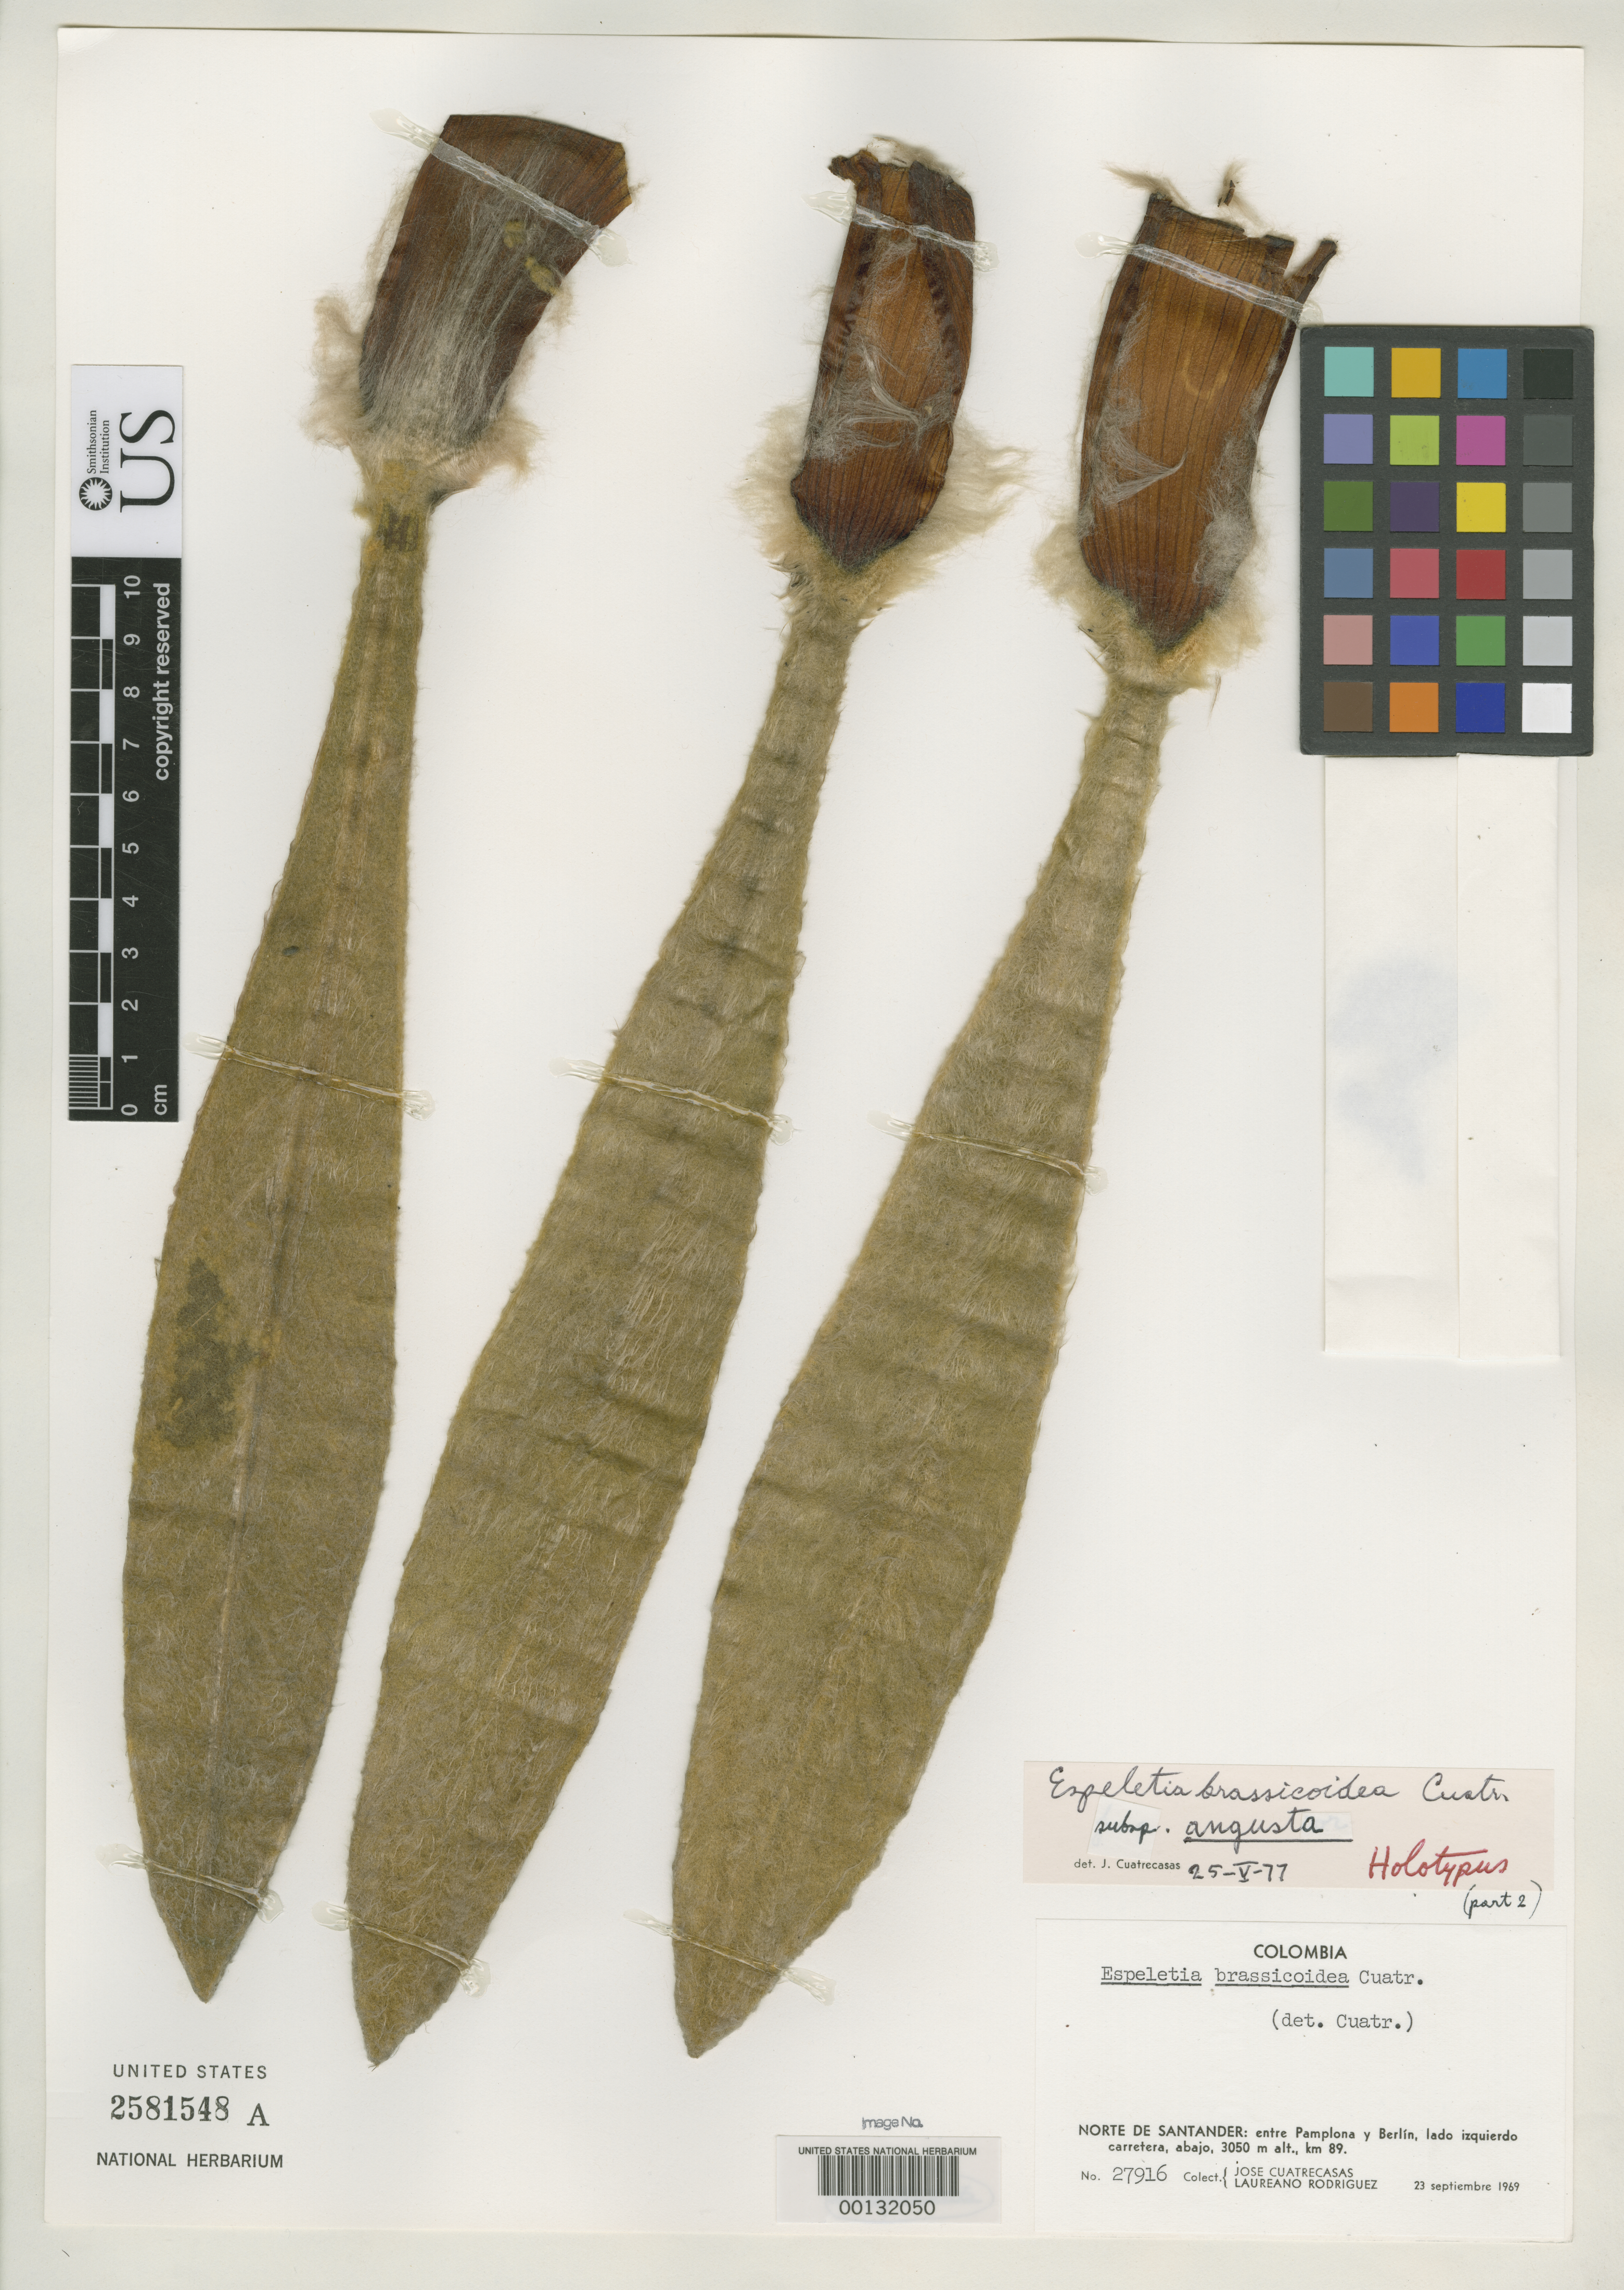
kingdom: Plantae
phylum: Tracheophyta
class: Magnoliopsida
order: Asterales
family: Asteraceae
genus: Espeletia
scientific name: Espeletia brassicoidea subsp. angusta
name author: Cuatrec.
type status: Holotype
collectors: J. Cuatrecasas & L. Rodriguez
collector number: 27916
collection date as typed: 23 Sep 1969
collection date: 1969-09-23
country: Colombia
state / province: Norte de Santander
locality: Between Pamplona & Berlin, Km 89.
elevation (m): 3050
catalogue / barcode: US 2531548A